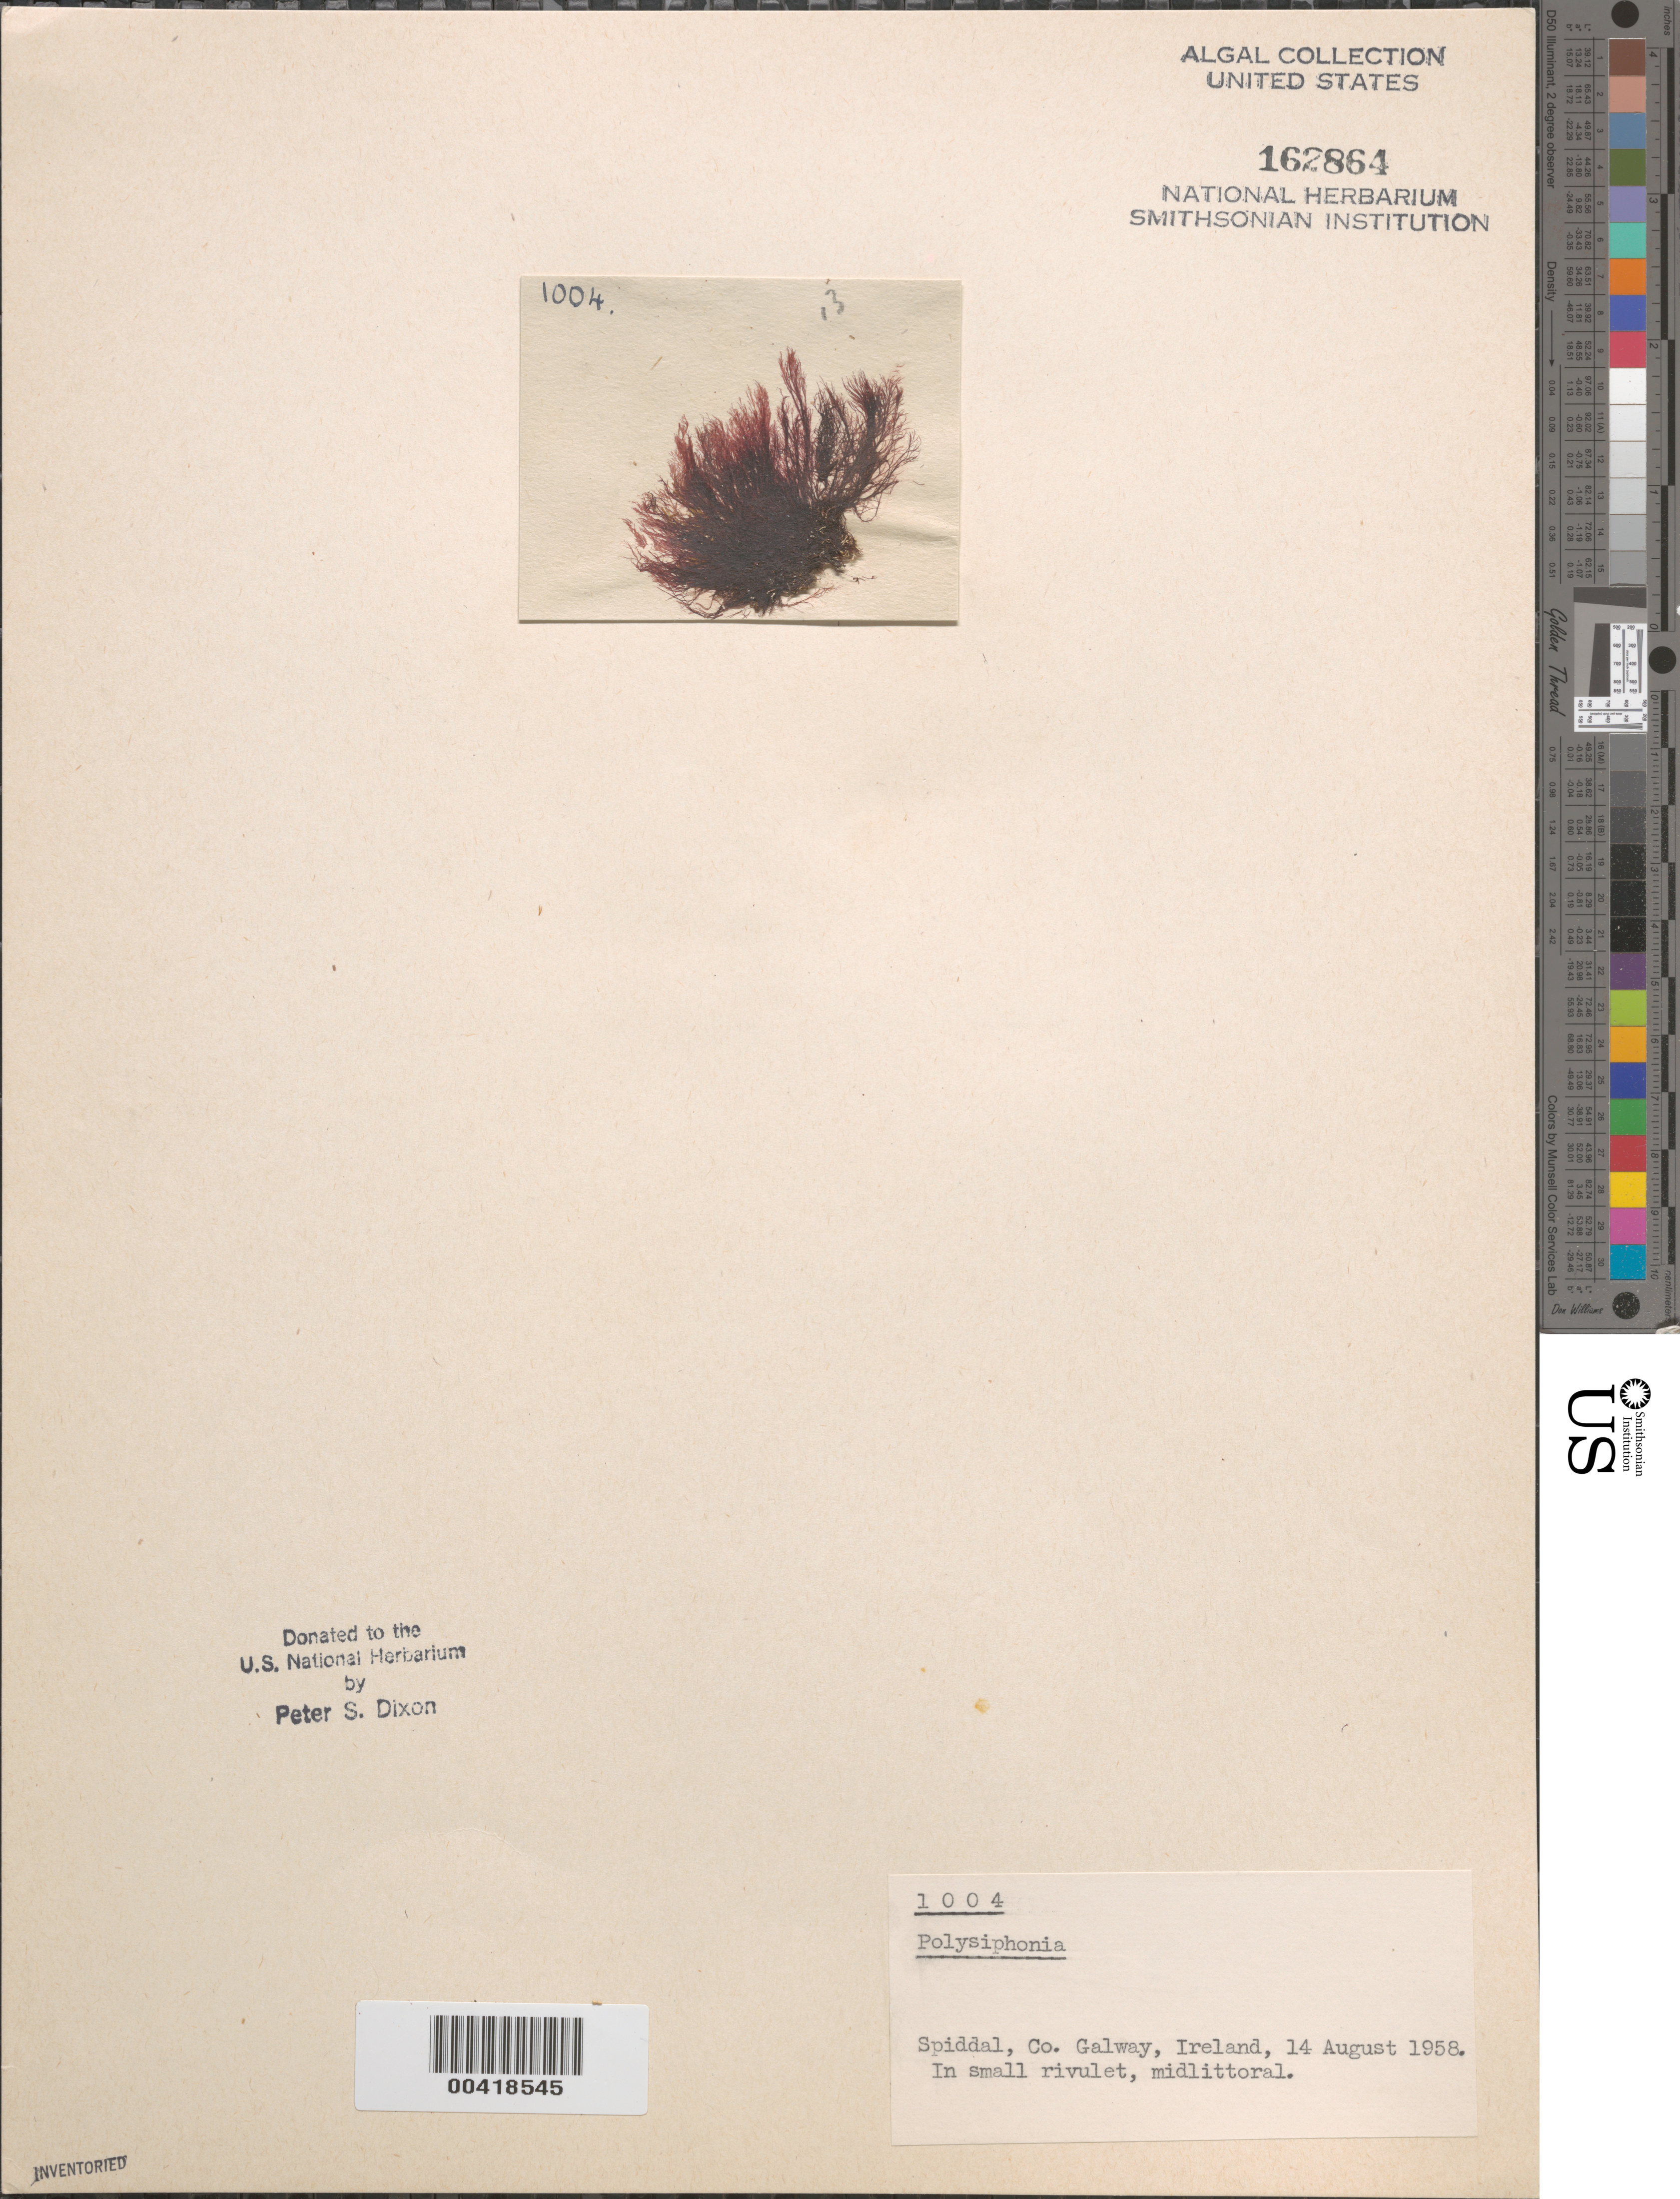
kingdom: Plantae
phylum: Rhodophyta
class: Florideophyceae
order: Ceramiales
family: Rhodomelaceae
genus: Polysiphonia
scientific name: Polysiphonia sp.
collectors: P. S. Dixon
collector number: PSD 1004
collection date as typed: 14 Aug 1958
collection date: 1958-08-14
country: Ireland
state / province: Connaught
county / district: Galway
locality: Spiddal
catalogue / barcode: US 162864